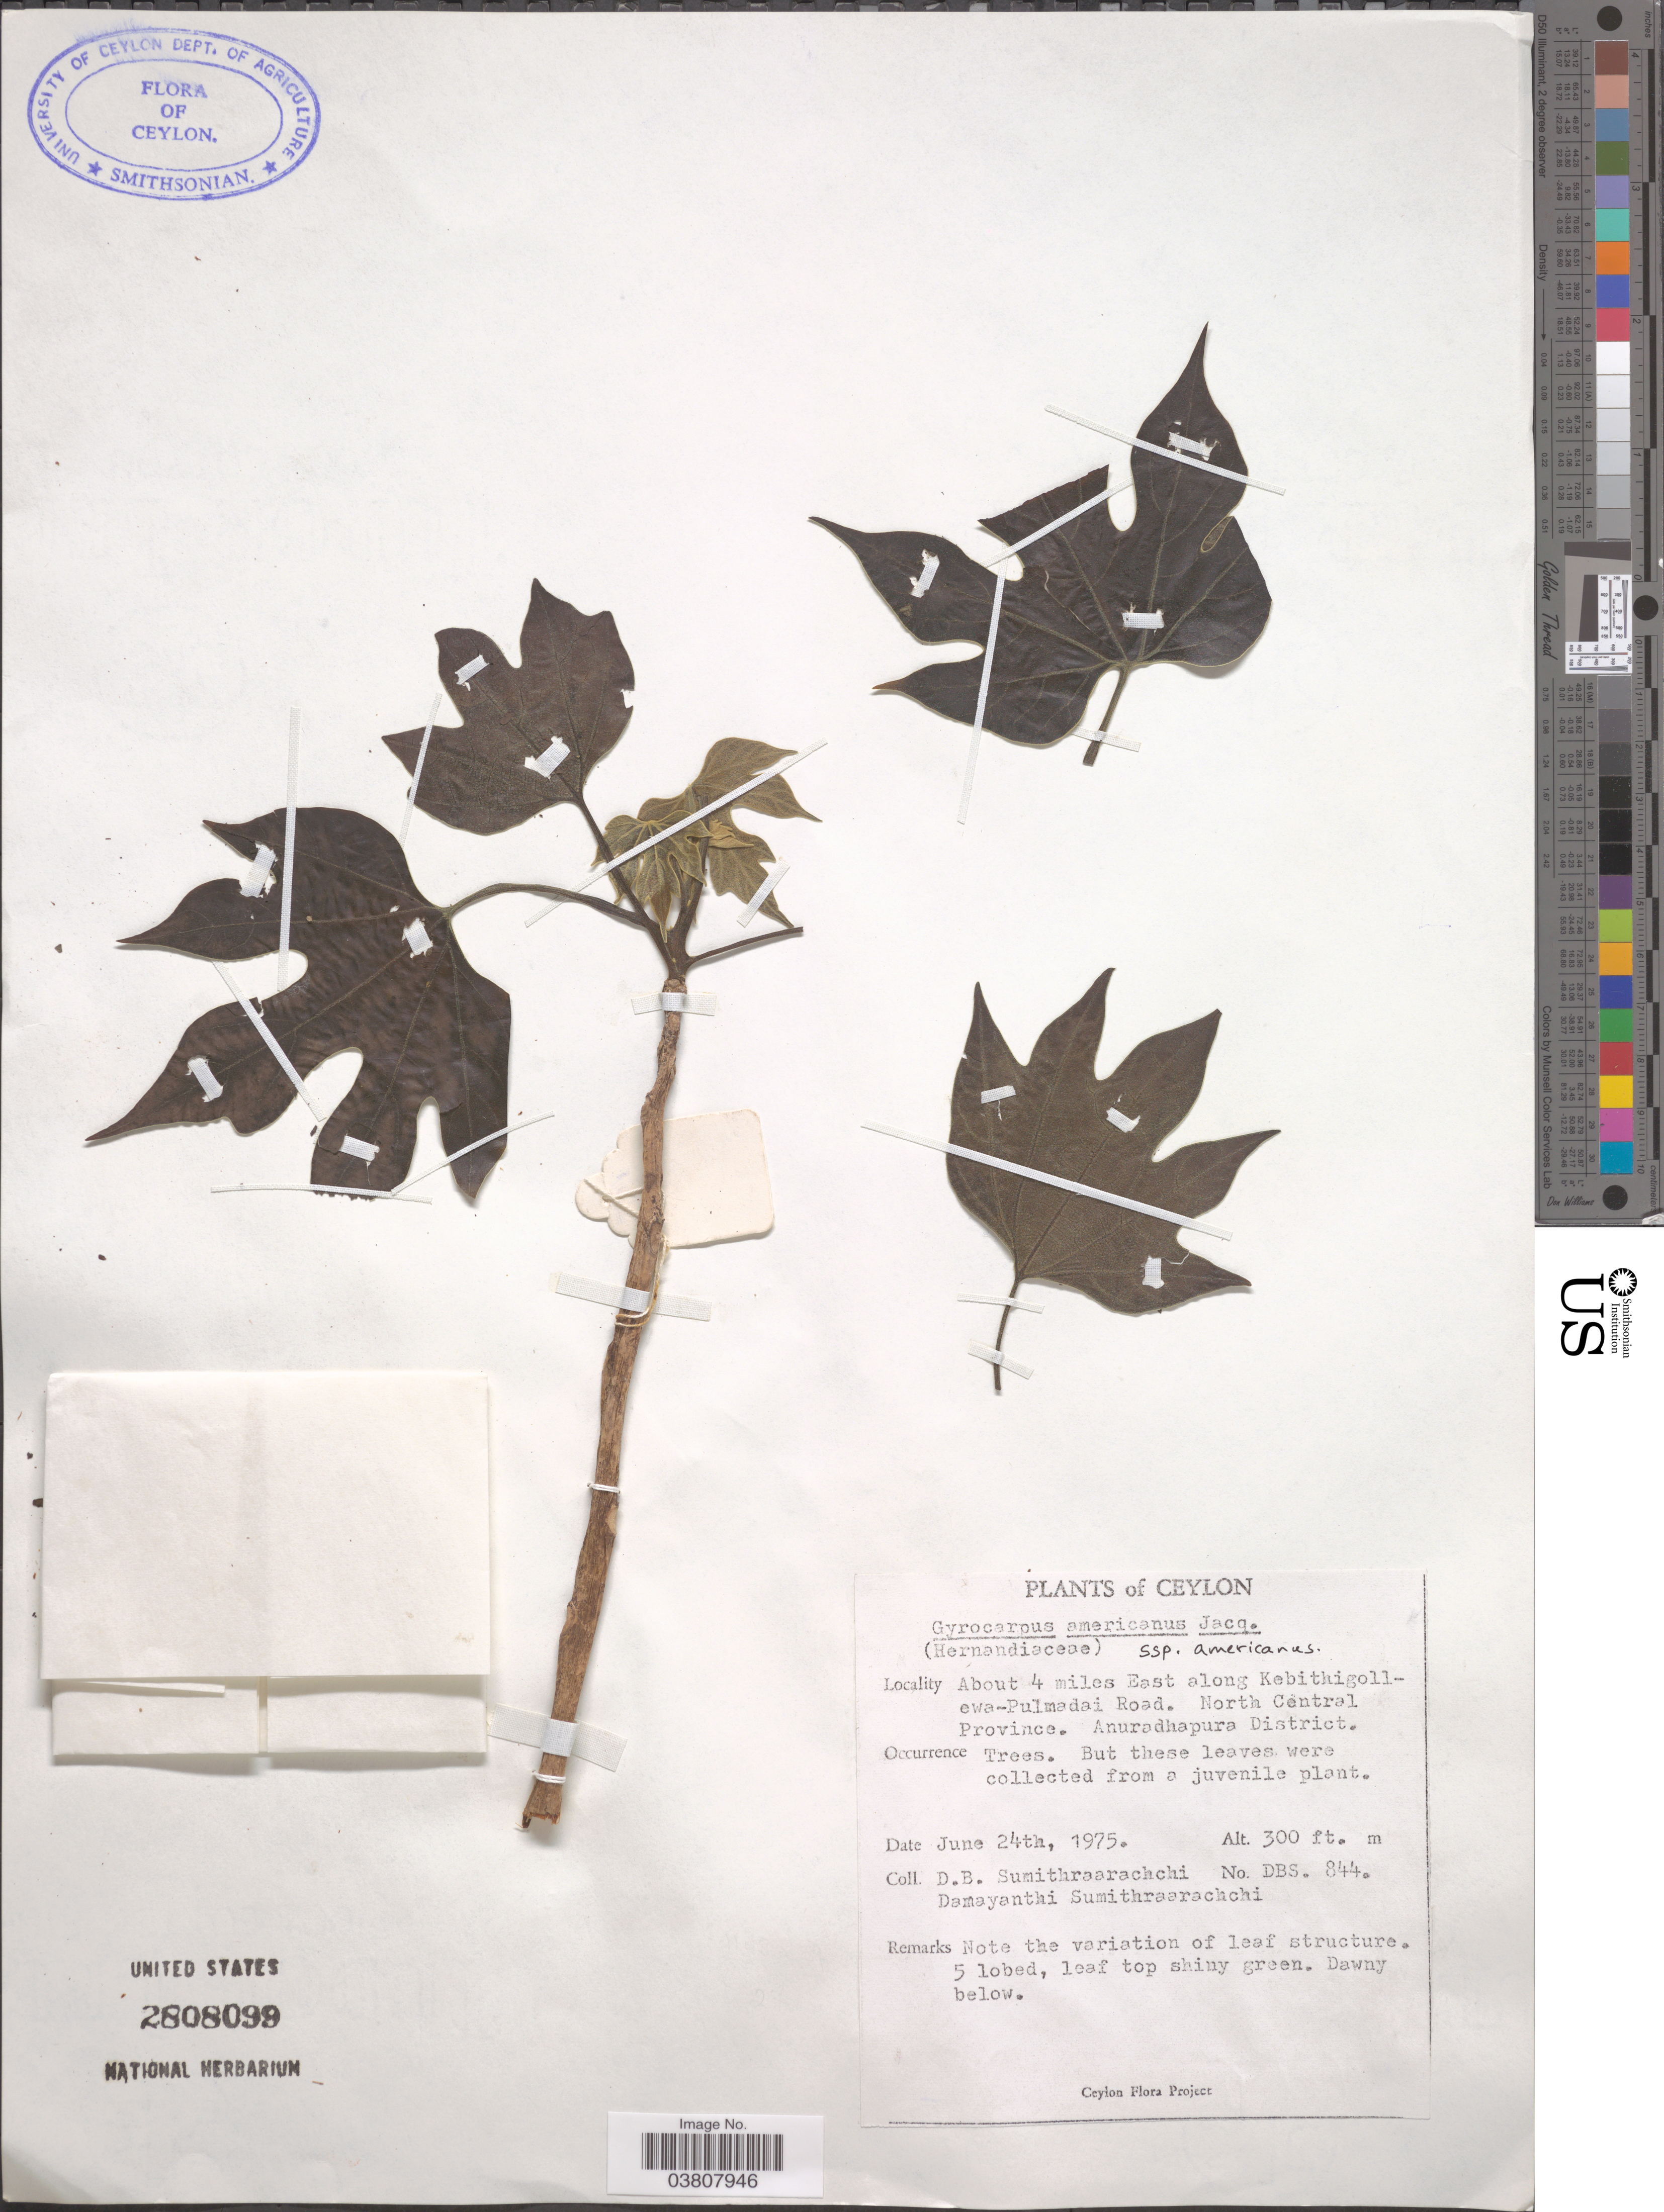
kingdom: Plantae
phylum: Tracheophyta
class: Magnoliopsida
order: Laurales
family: Hernandiaceae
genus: Gyrocarpus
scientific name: Gyrocarpus americanus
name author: Jacq.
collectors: D. B. Sumithraarachchi & D. Sumithraarachchi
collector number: DBS844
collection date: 1975-06-24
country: Sri Lanka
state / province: North Central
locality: Ceylon. About 4 miles East along Kebithigollewa-Pulmadai Road. Anuradhapura District.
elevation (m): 91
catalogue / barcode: US 2808099